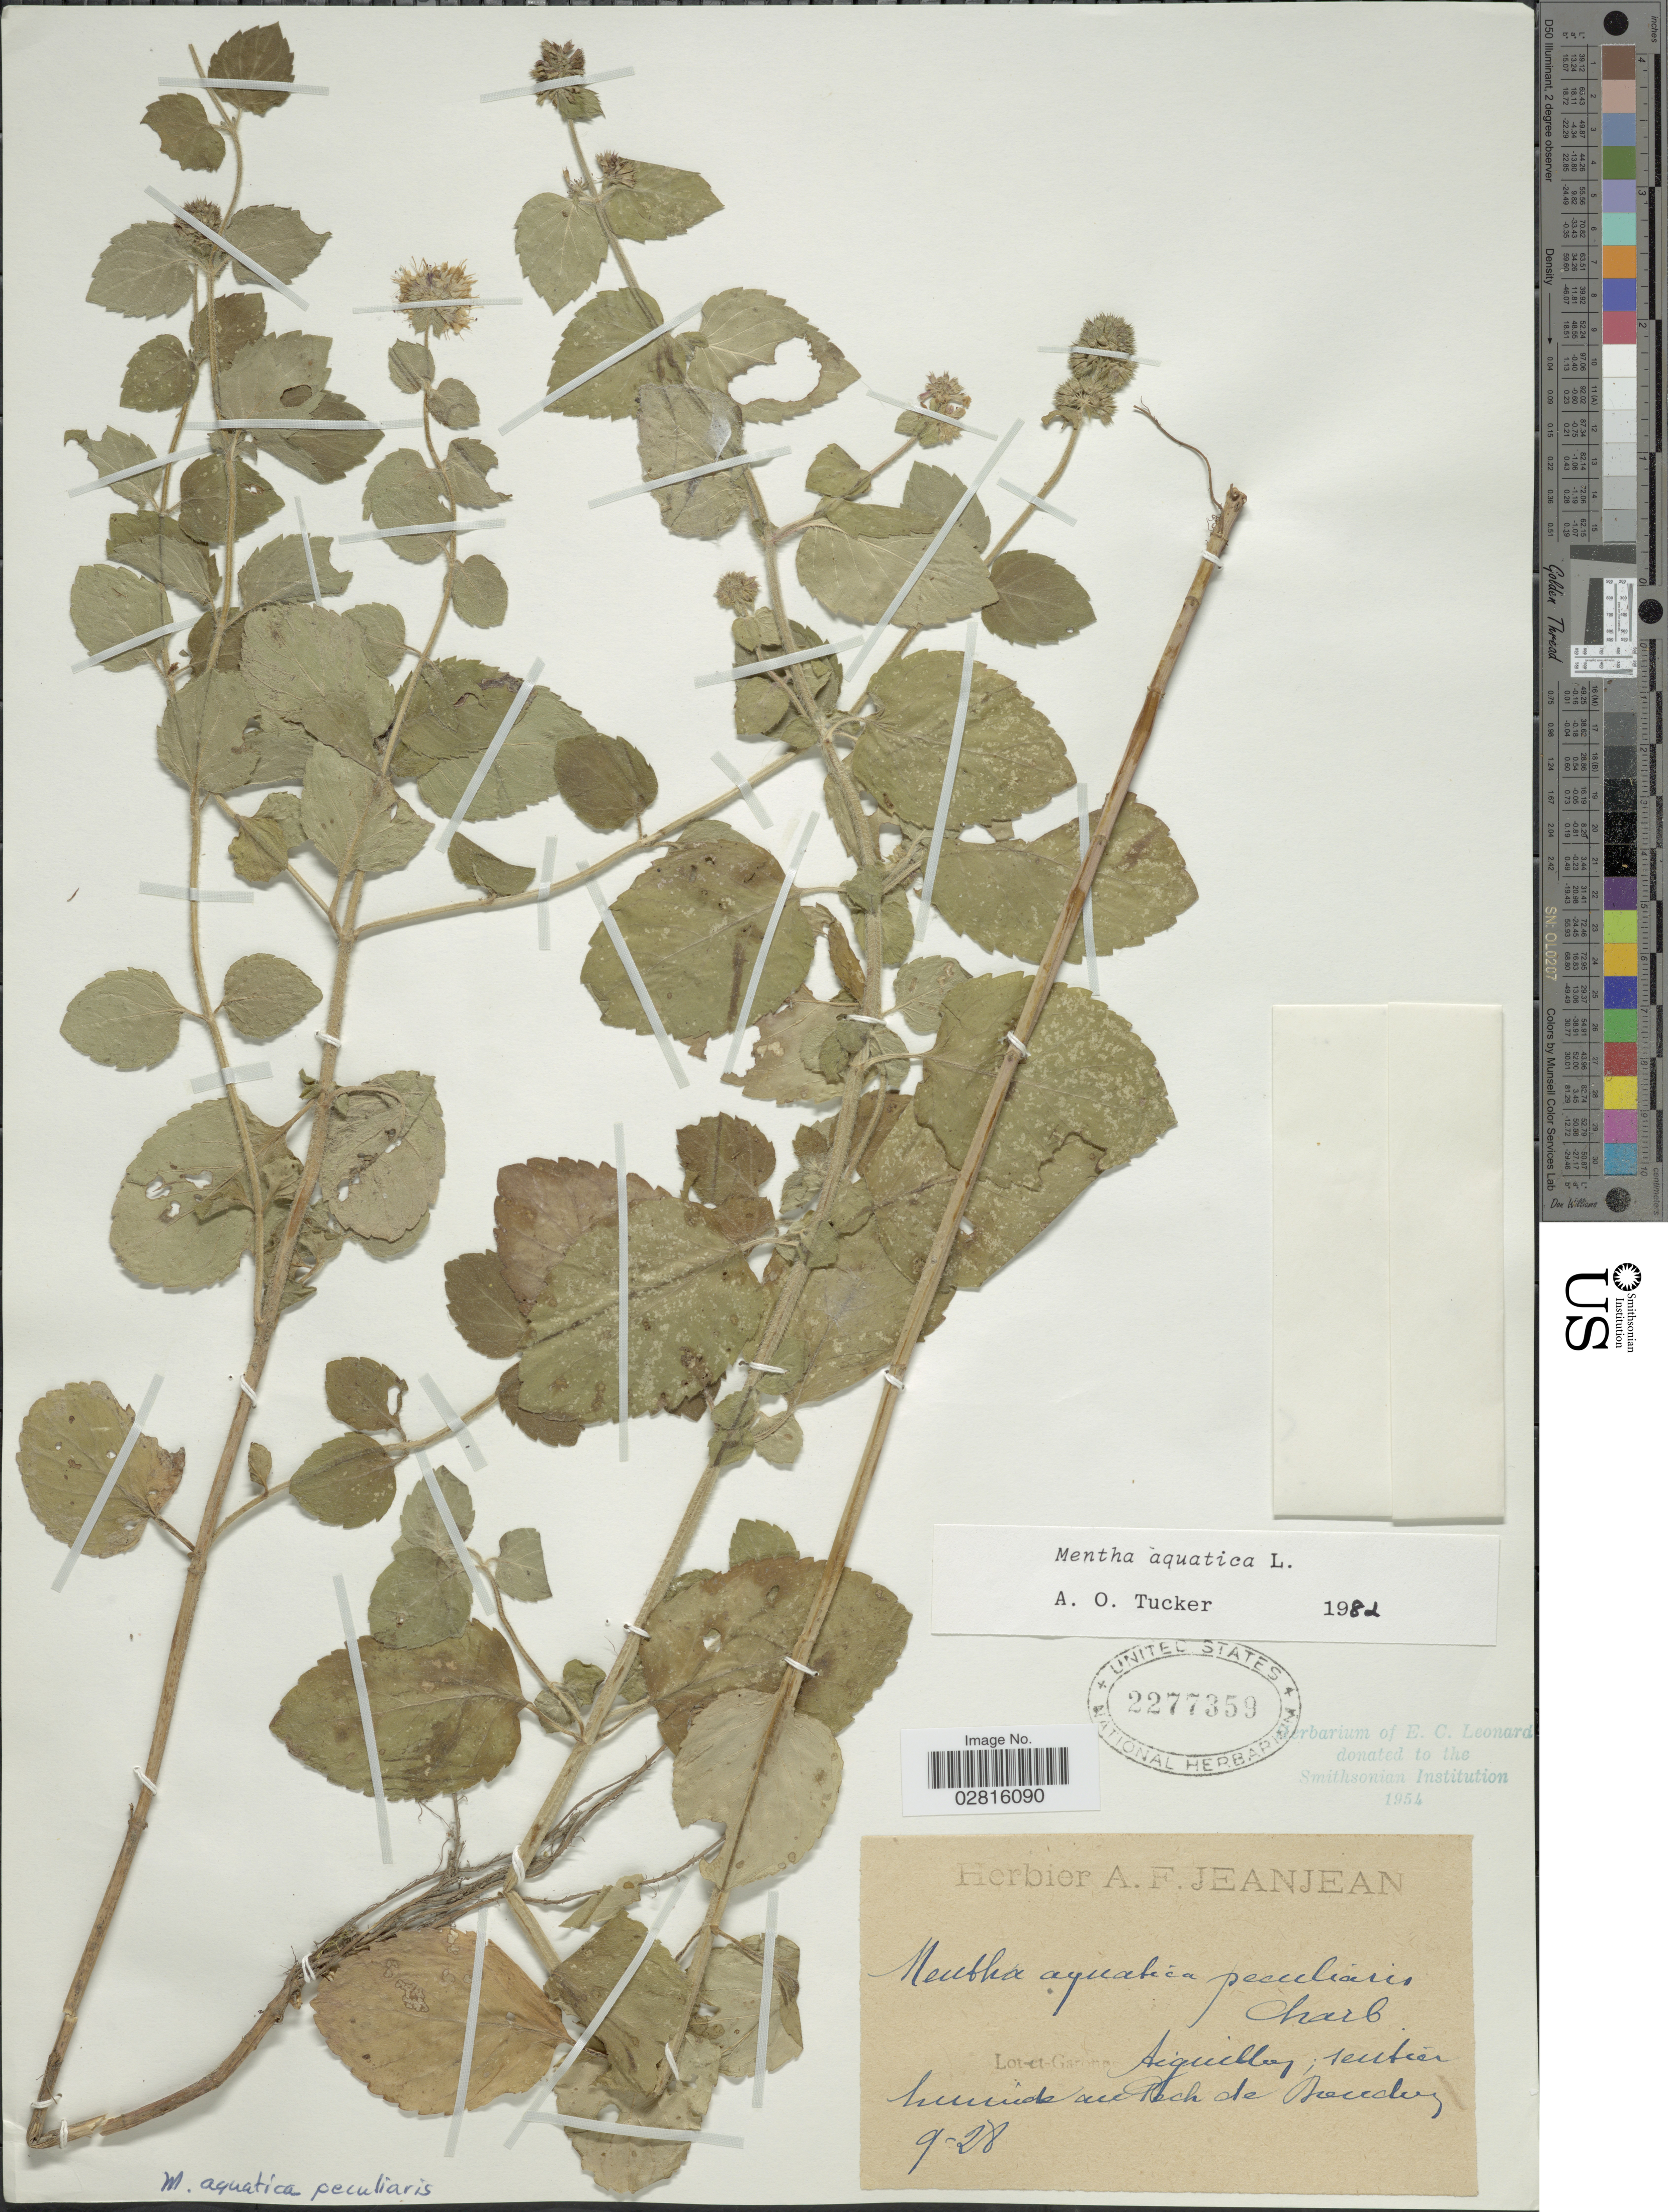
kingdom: Plantae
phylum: Tracheophyta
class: Magnoliopsida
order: Lamiales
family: Lamiaceae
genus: Mentha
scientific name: Mentha aquatica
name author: L.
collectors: Ex Herb. A. F. Jeanjean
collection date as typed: Transcribed d/m/y: /9/28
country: France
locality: Lot-et Garonne. Aiguillon; sentier humide du Roch de Breceduz [interpreted].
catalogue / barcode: US 2277359